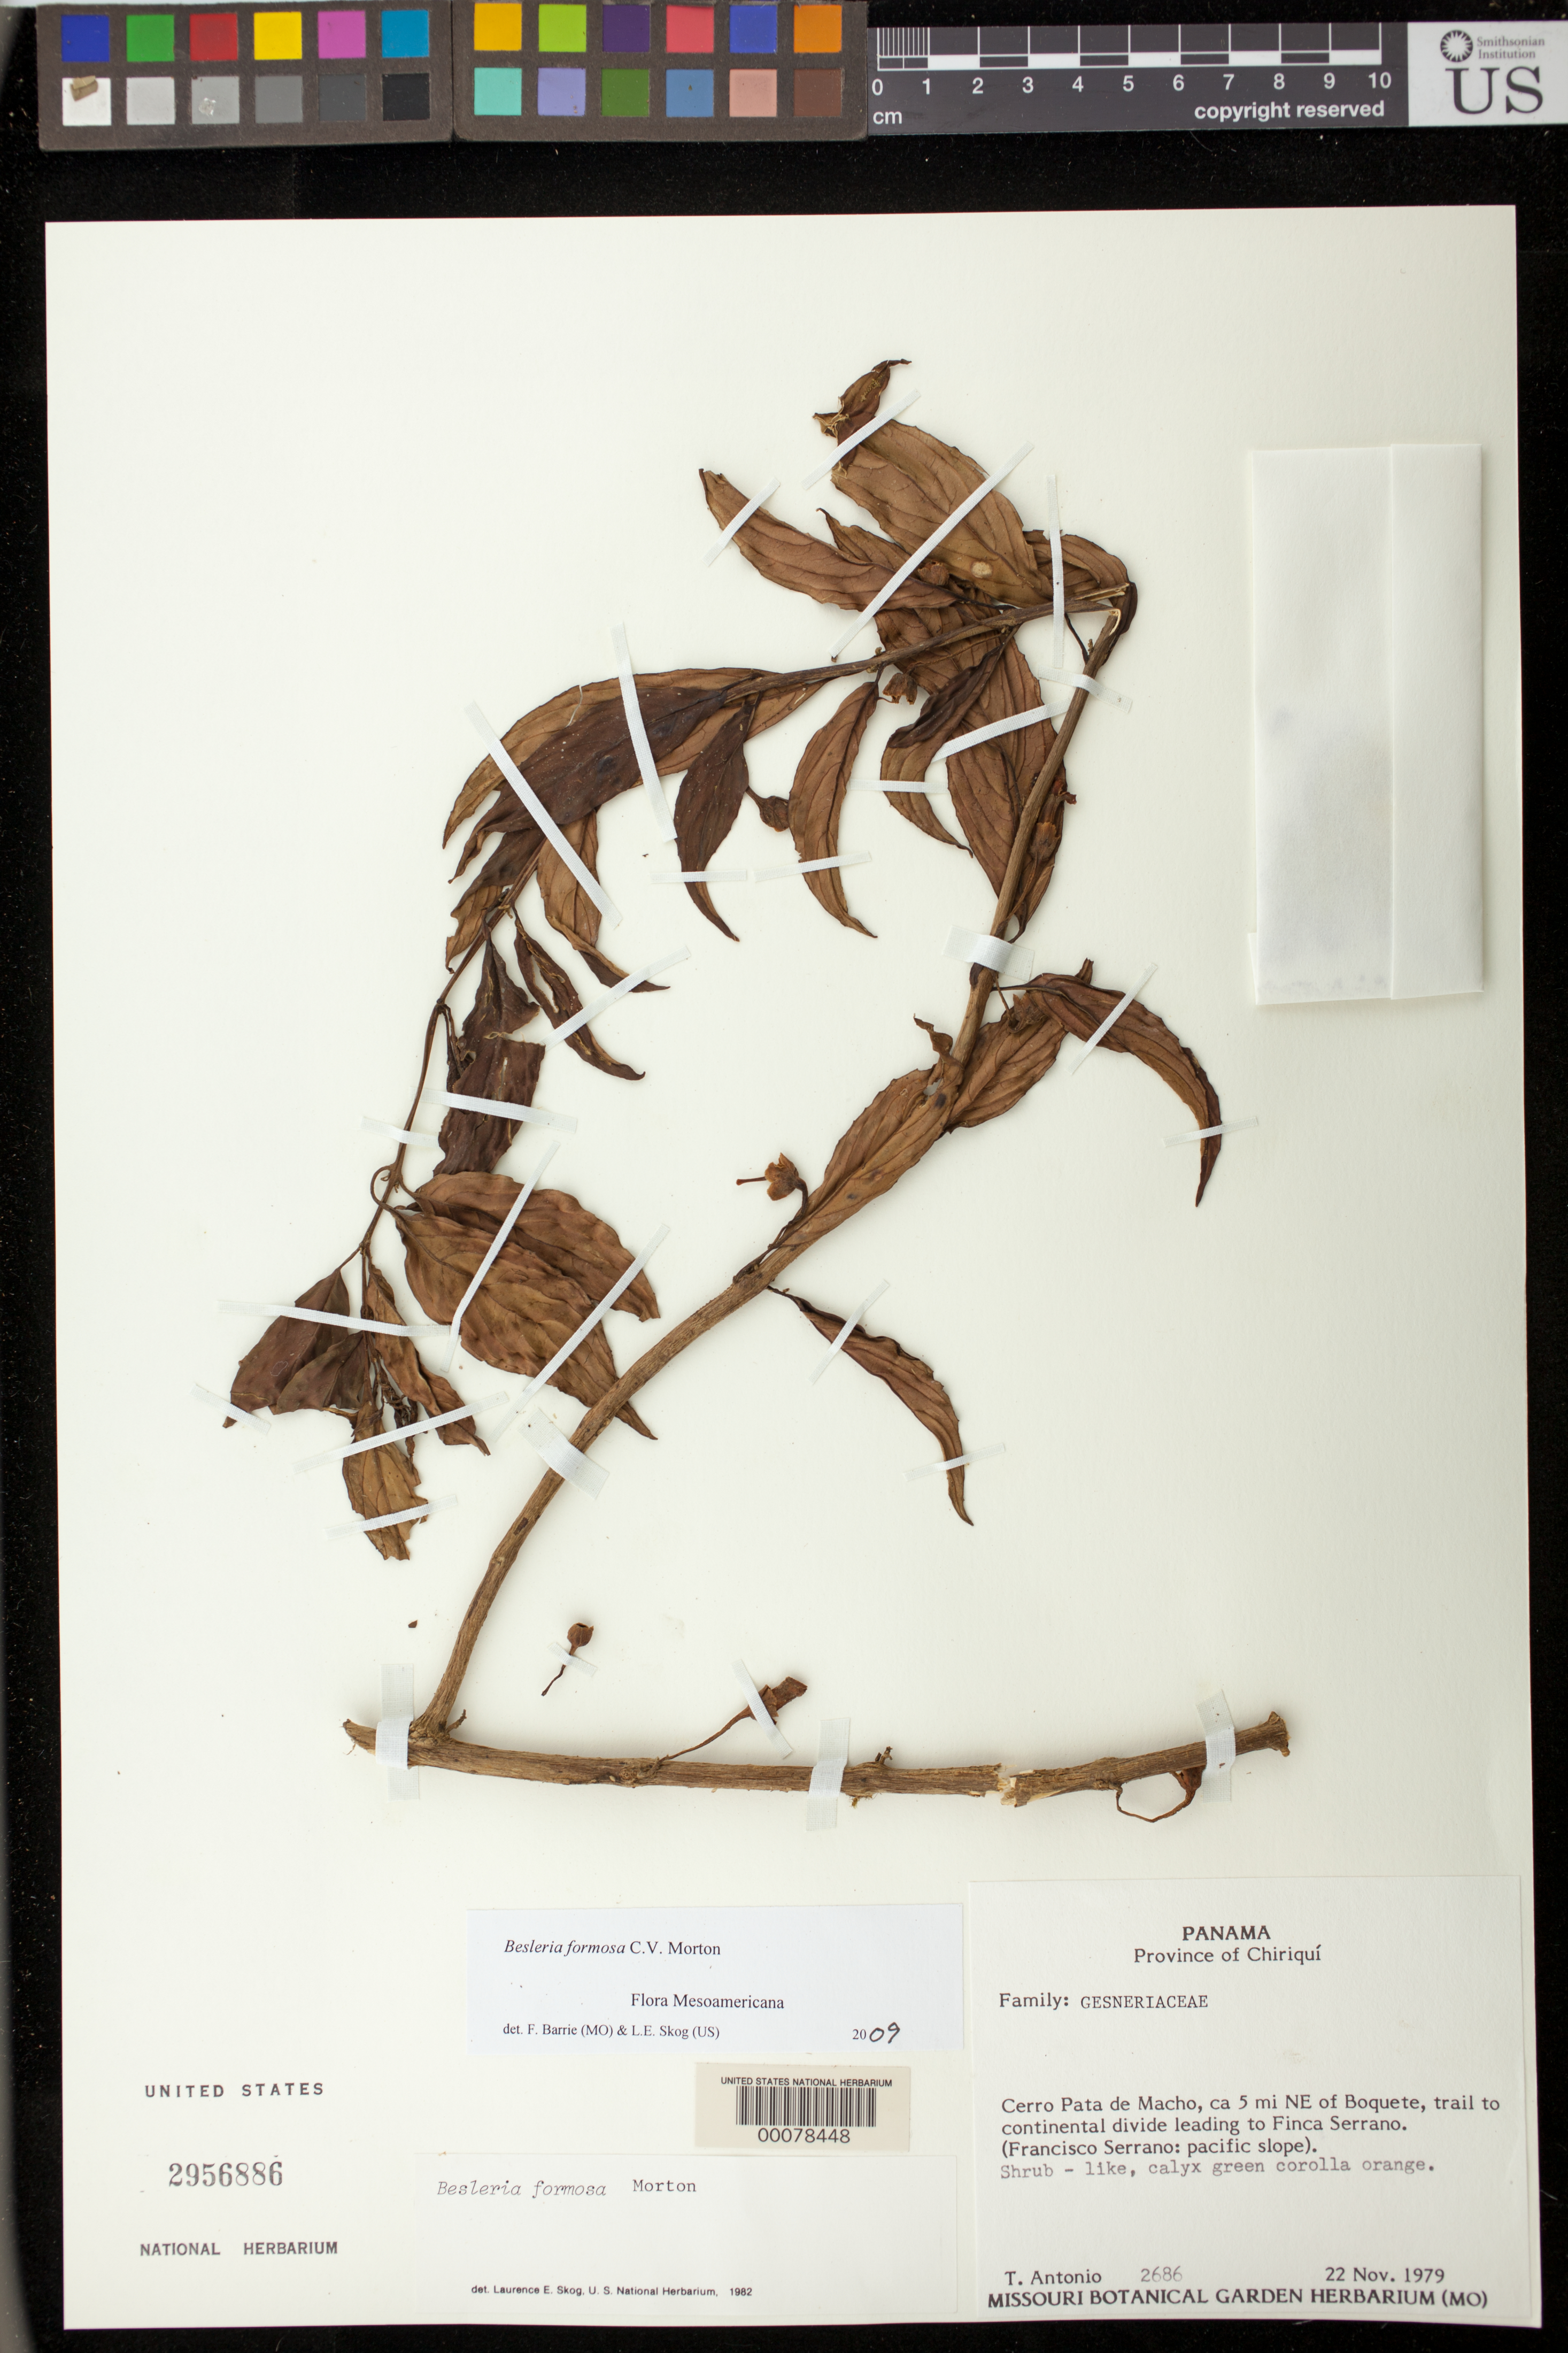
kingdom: Plantae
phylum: Tracheophyta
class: Magnoliopsida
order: Lamiales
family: Gesneriaceae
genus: Besleria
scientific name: Besleria amabilis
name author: C.V. Morton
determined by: Skog, Laurence E.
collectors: T. Antonio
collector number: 2686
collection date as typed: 22 Nov 1979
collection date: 1979-11-22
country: Panama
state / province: Chiriquí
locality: Cerro Pata de Macho, about 5 mi NE of Boquete, trail to continental divide leading to Finca Serrano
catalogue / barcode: US 2956886